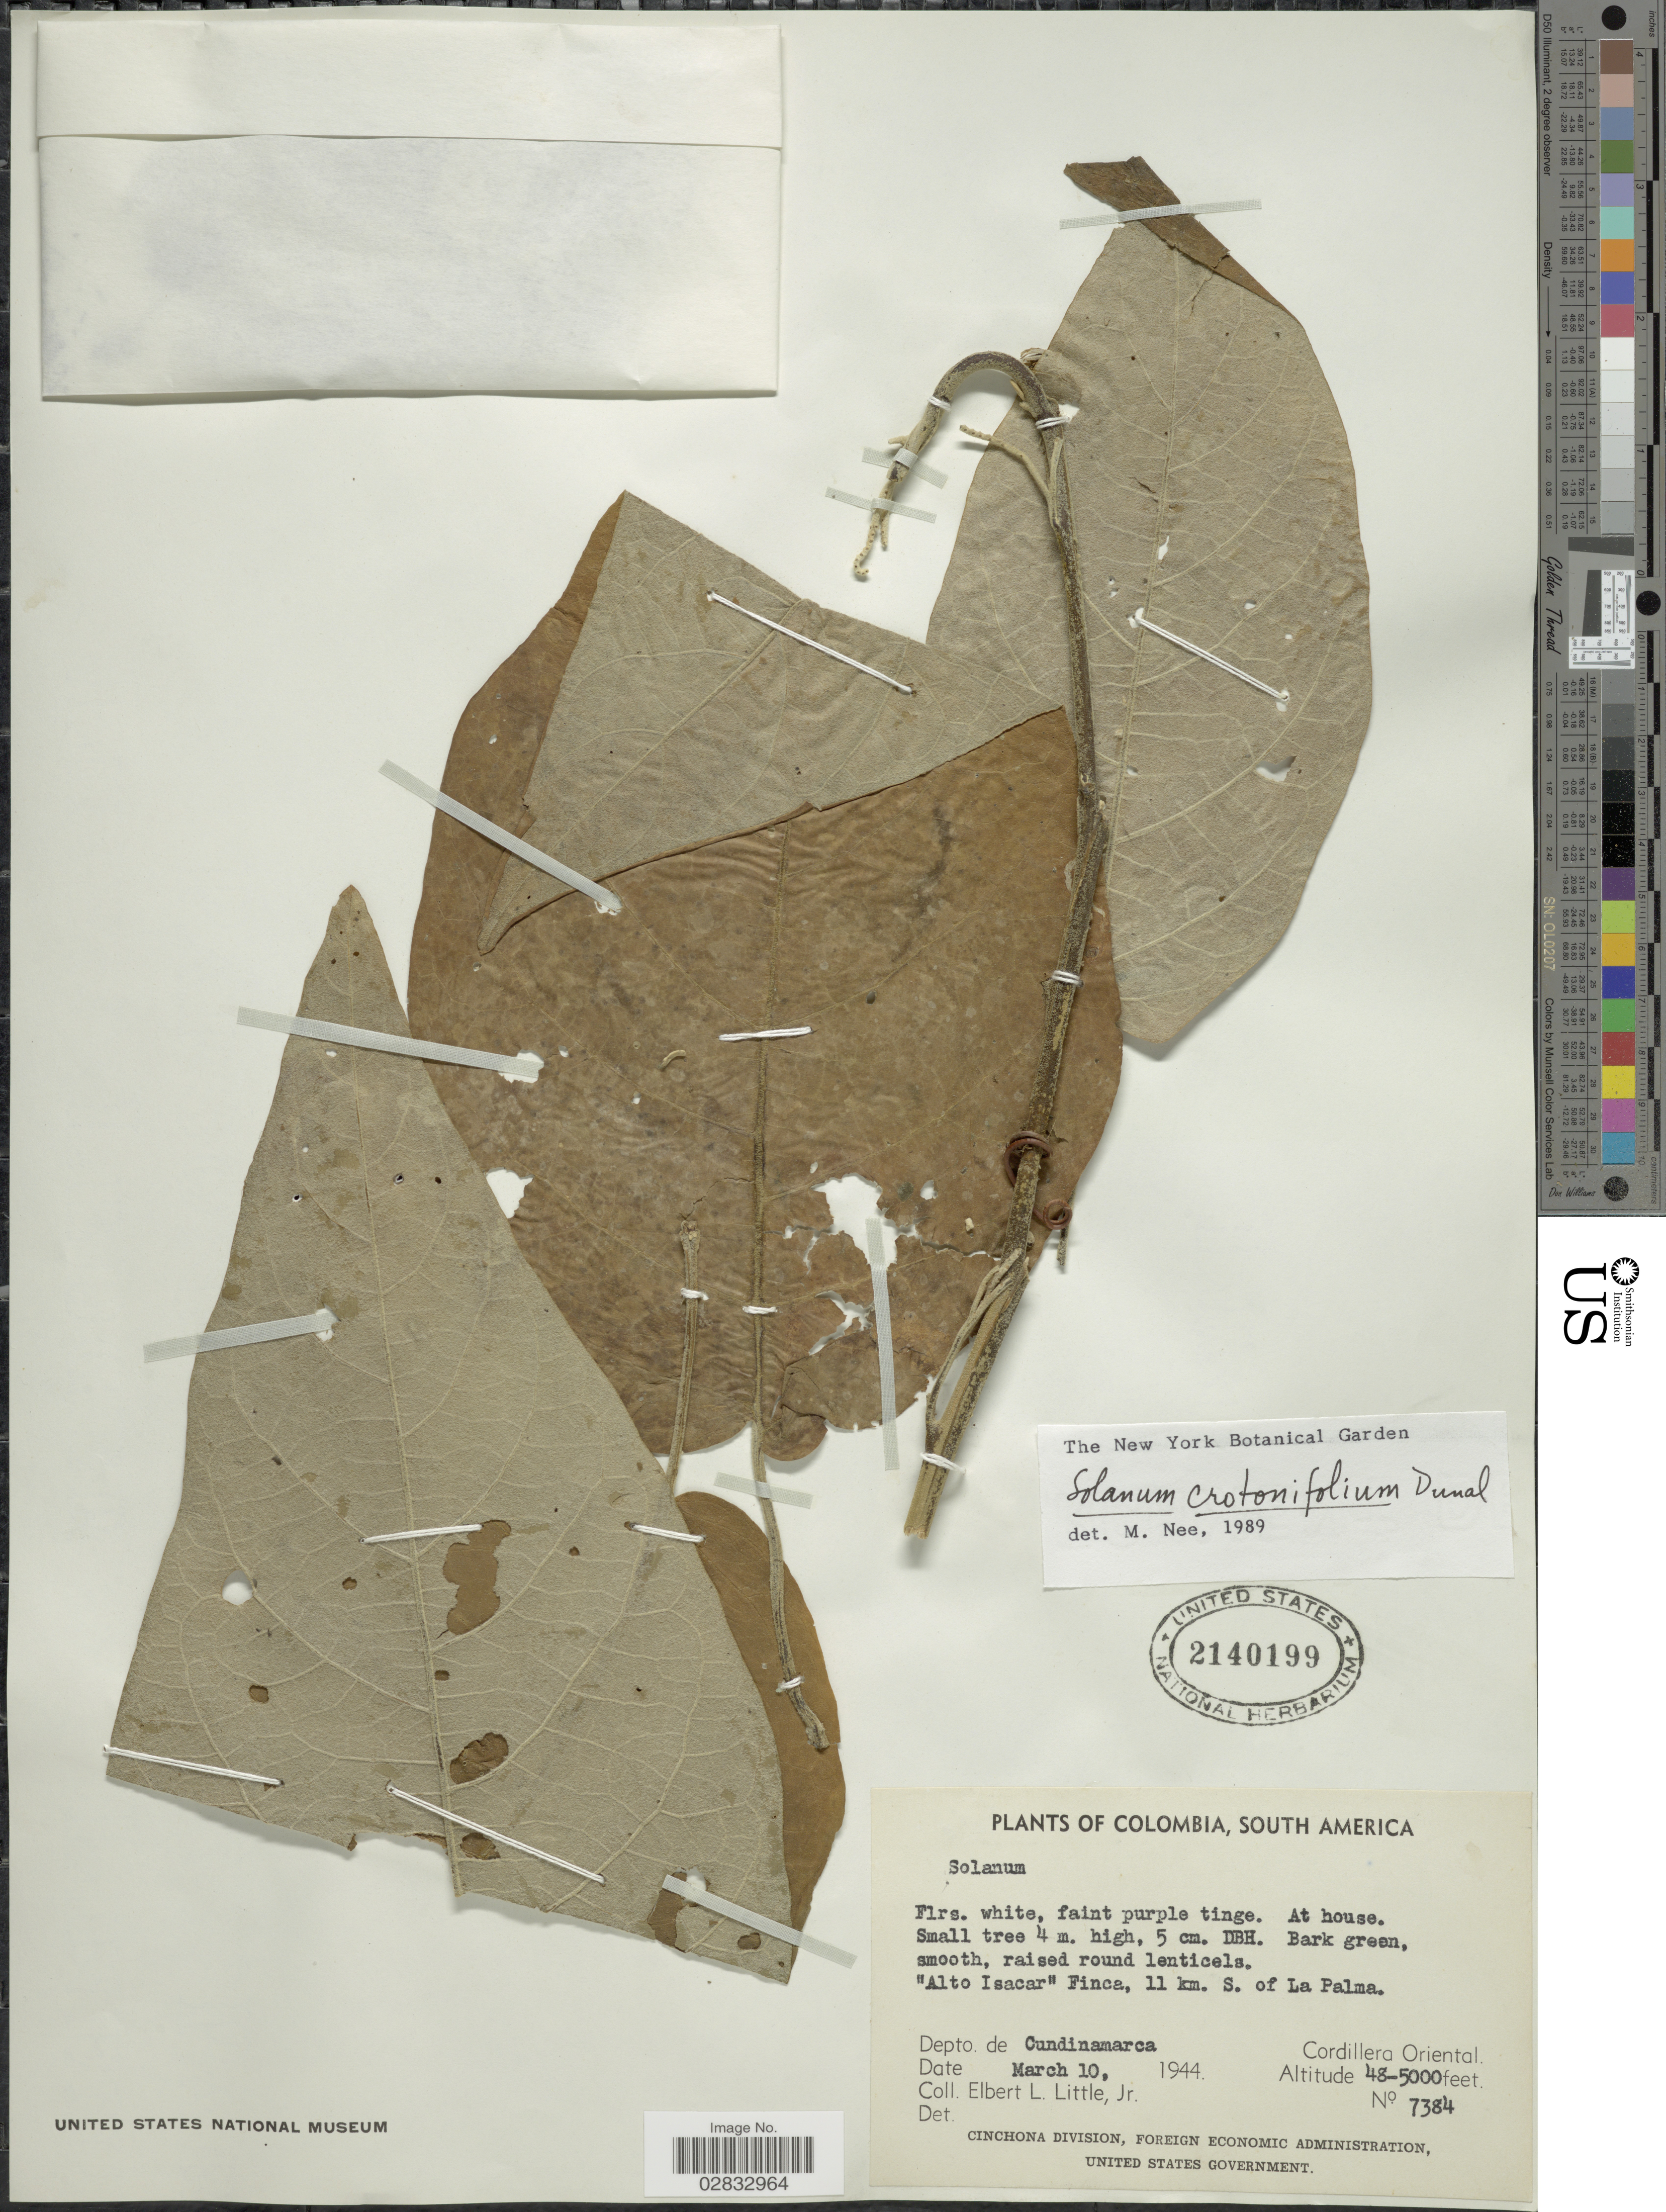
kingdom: Plantae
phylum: Tracheophyta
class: Magnoliopsida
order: Solanales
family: Solanaceae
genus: Solanum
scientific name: Solanum crotonifolium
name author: Dunal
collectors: E. L. Little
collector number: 7384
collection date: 1944-03-10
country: Colombia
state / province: Cundinamarca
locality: Alto Isacar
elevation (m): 1463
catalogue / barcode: US 2140199